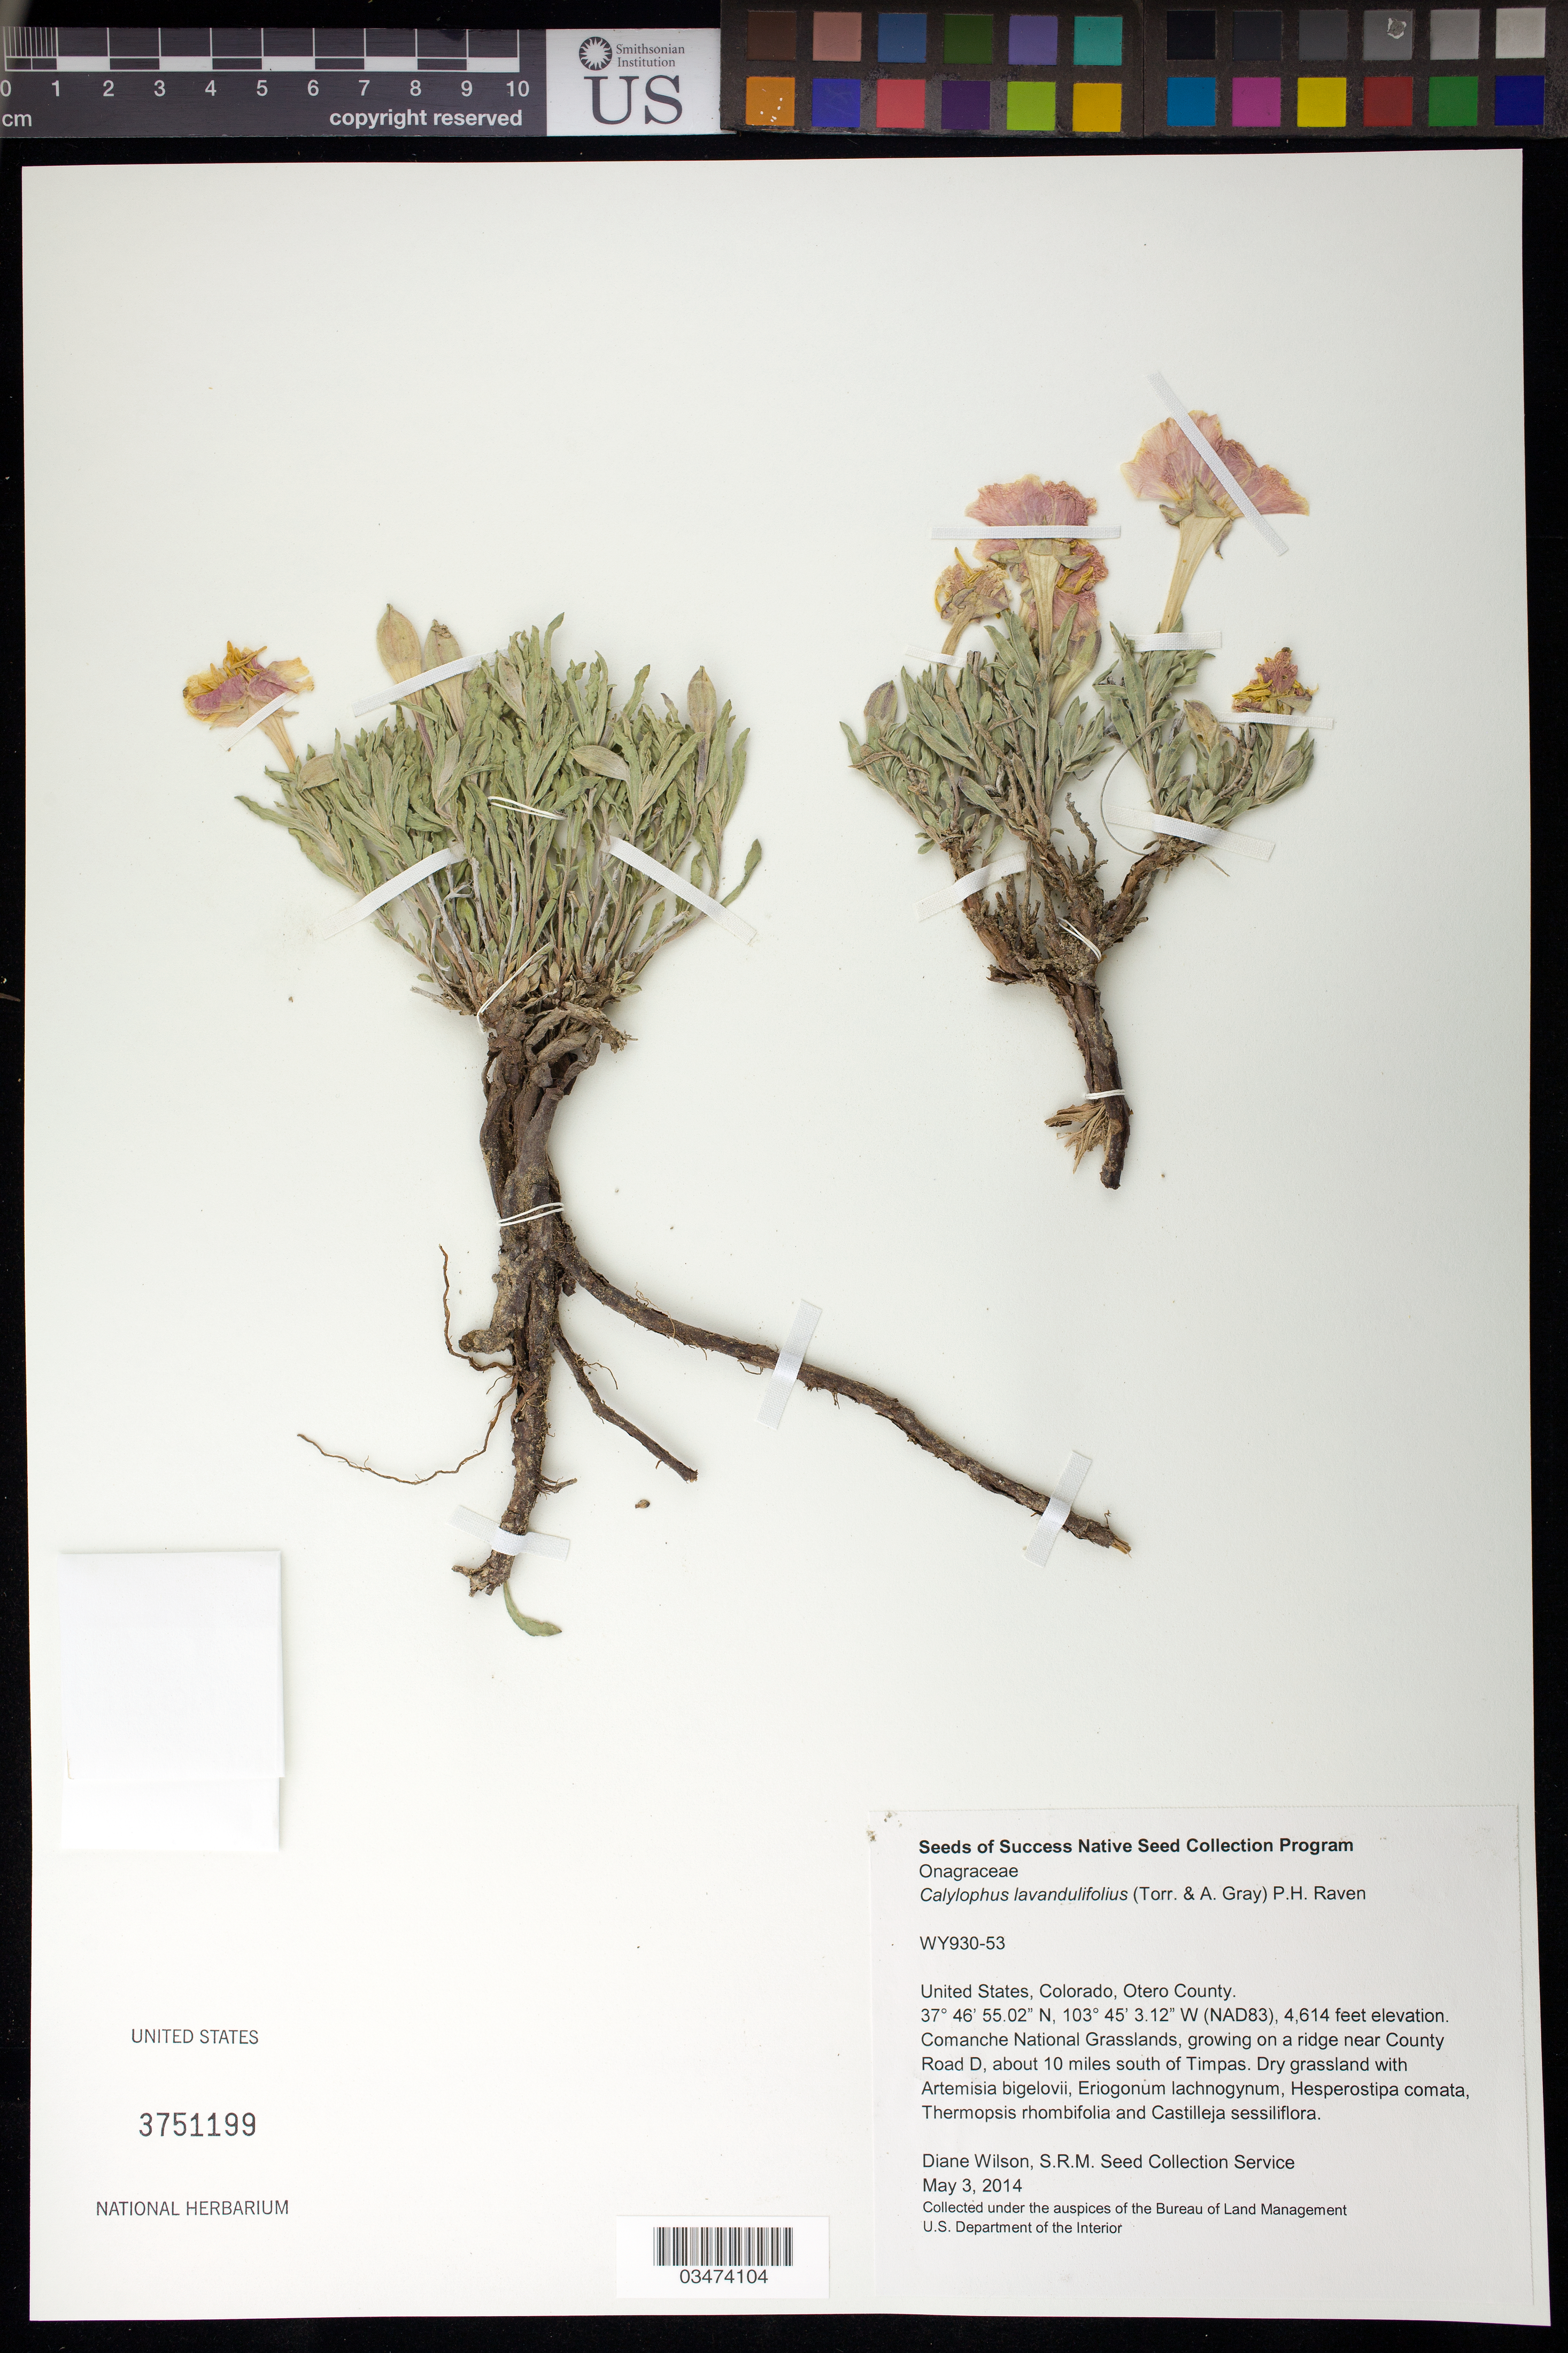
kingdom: Plantae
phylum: Tracheophyta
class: Magnoliopsida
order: Myrtales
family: Onagraceae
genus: Calylophus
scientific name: Calylophus lavandulifolius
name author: (Torr. & A. Gray) P.H. Raven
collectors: D. Wilson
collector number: WY930-53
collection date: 2014-05-03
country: United States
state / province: Colorado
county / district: Otero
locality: Comanche National Grasslands. Ridge near County Rd. D, about 10 miles S of Timpas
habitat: Dry grassland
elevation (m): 1406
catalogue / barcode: US 3751199